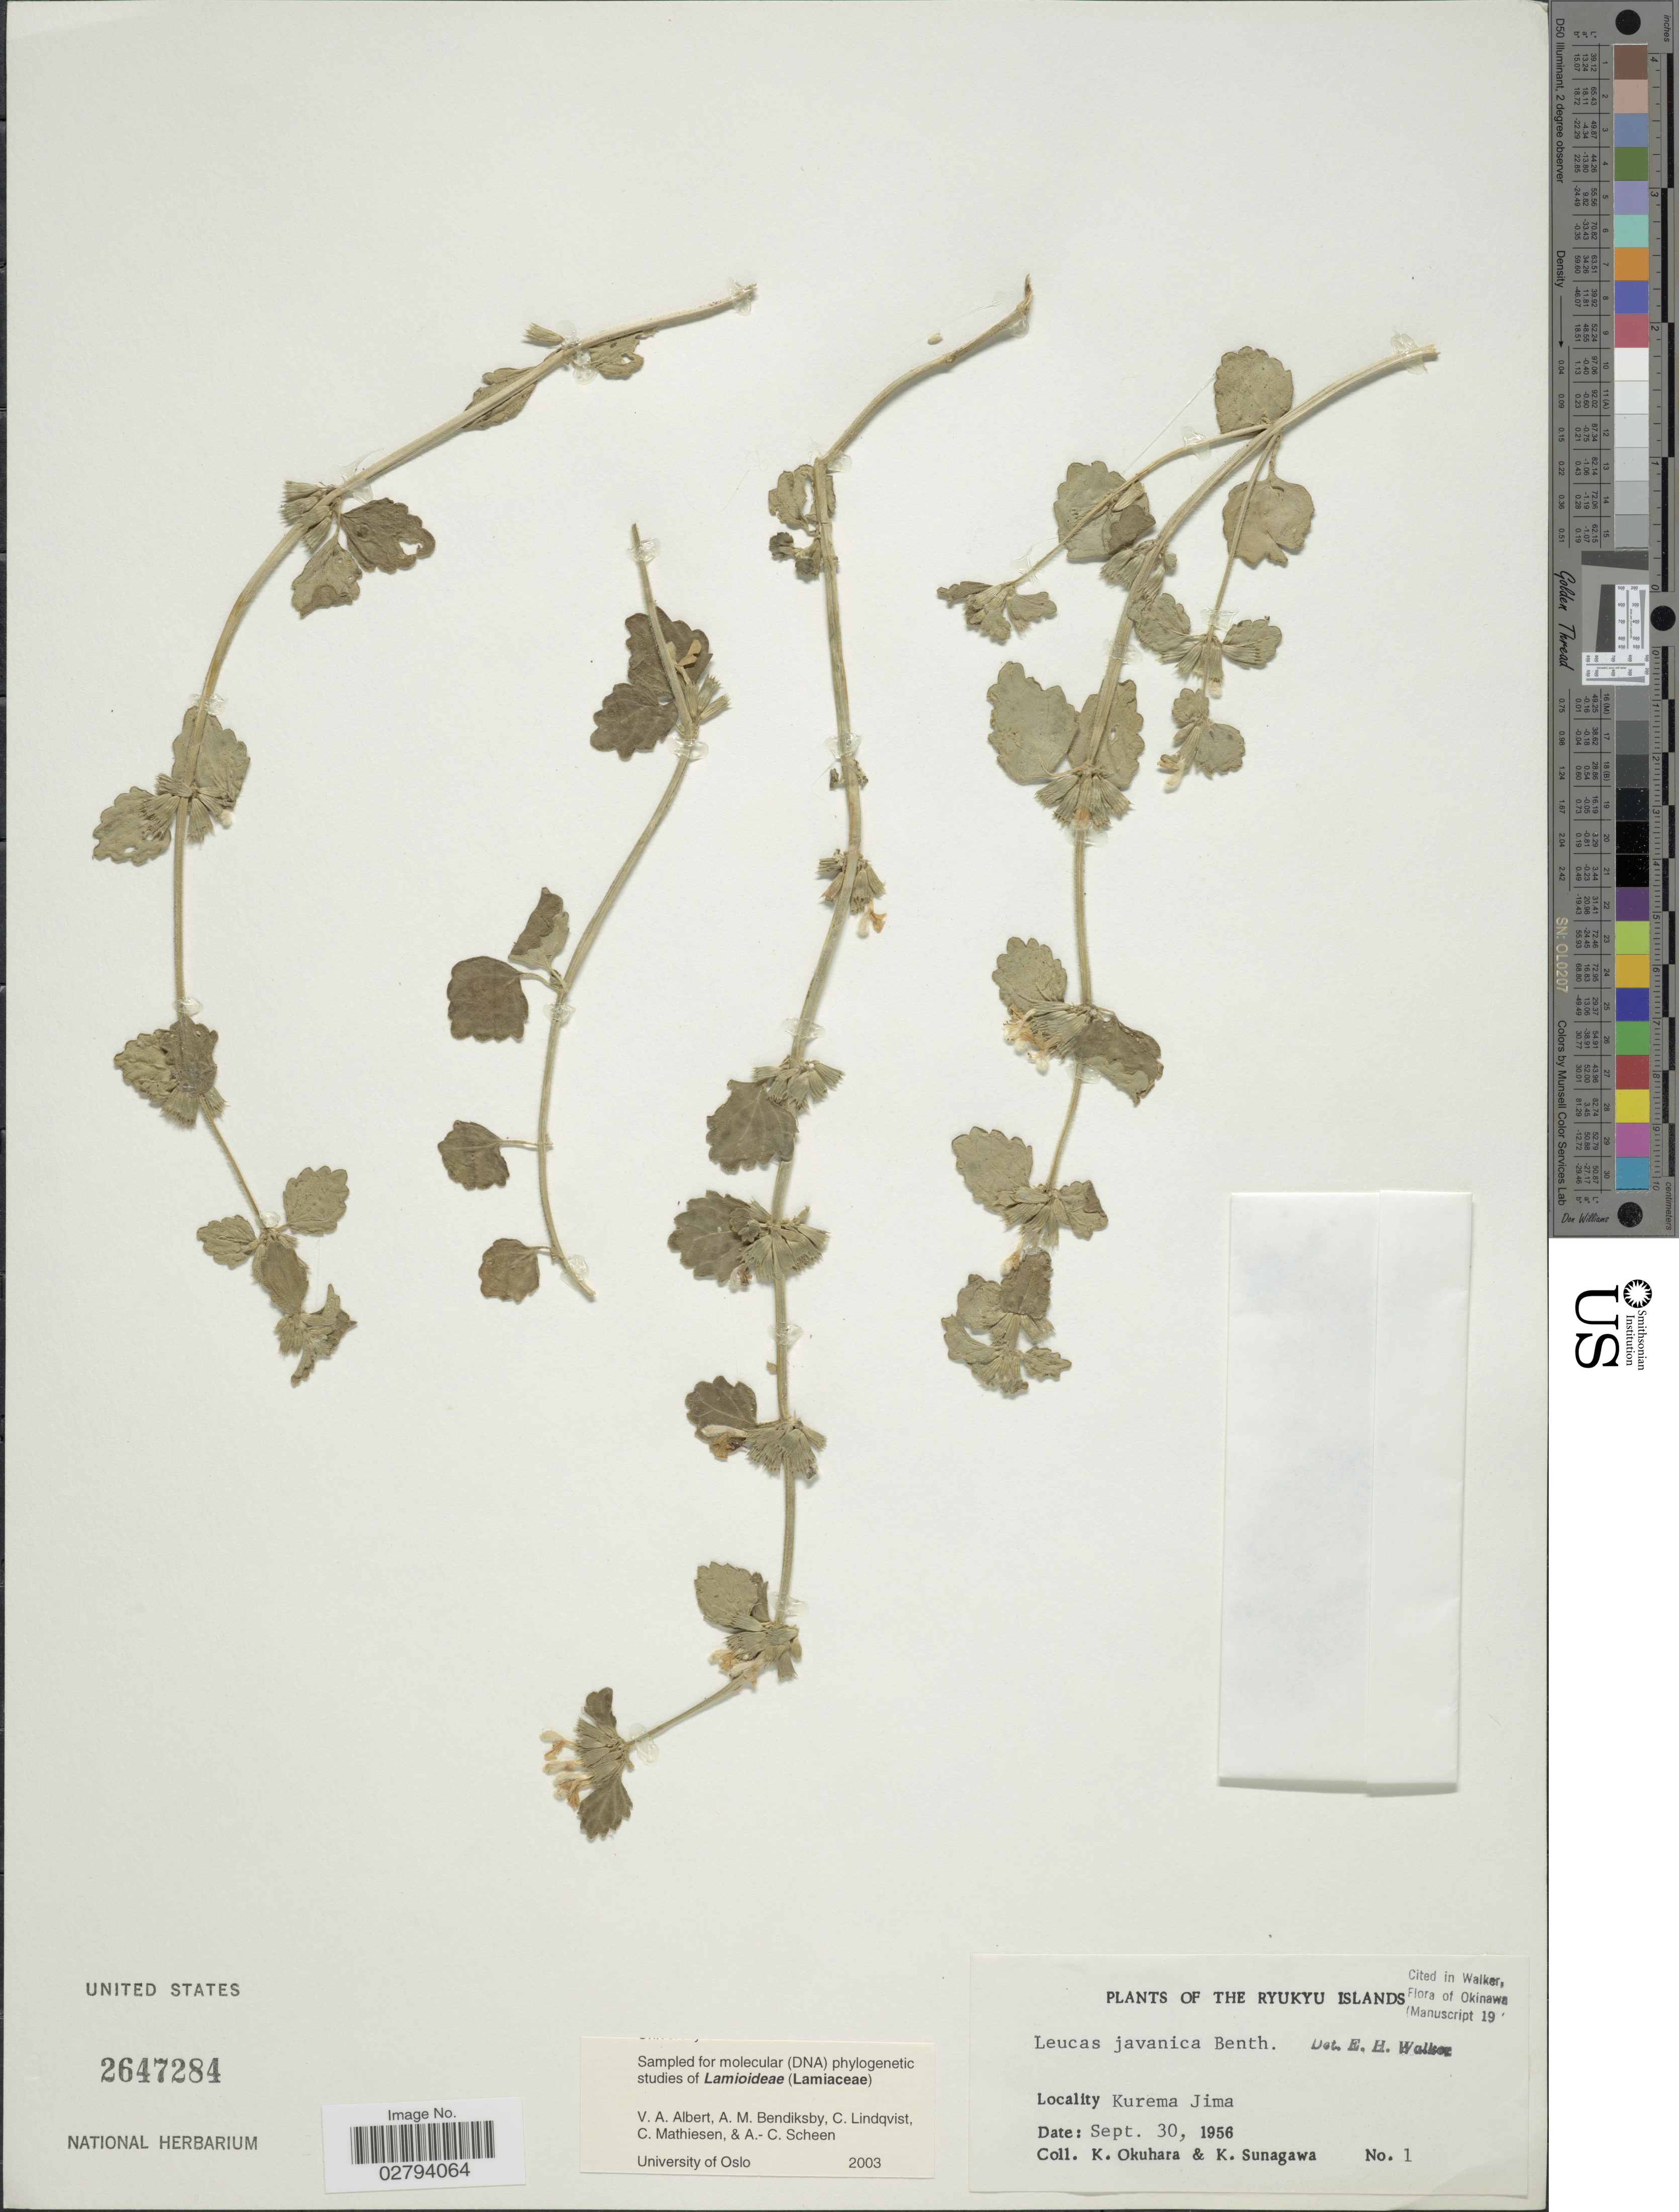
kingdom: Plantae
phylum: Tracheophyta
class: Magnoliopsida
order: Lamiales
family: Lamiaceae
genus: Leucas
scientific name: Leucas javanica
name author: Benth.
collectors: K. Okuhara & K. Sunagawa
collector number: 1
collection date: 1956-09-30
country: Japan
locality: The Ryukyu Islands, Kurema Jima.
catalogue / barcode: US 2647284